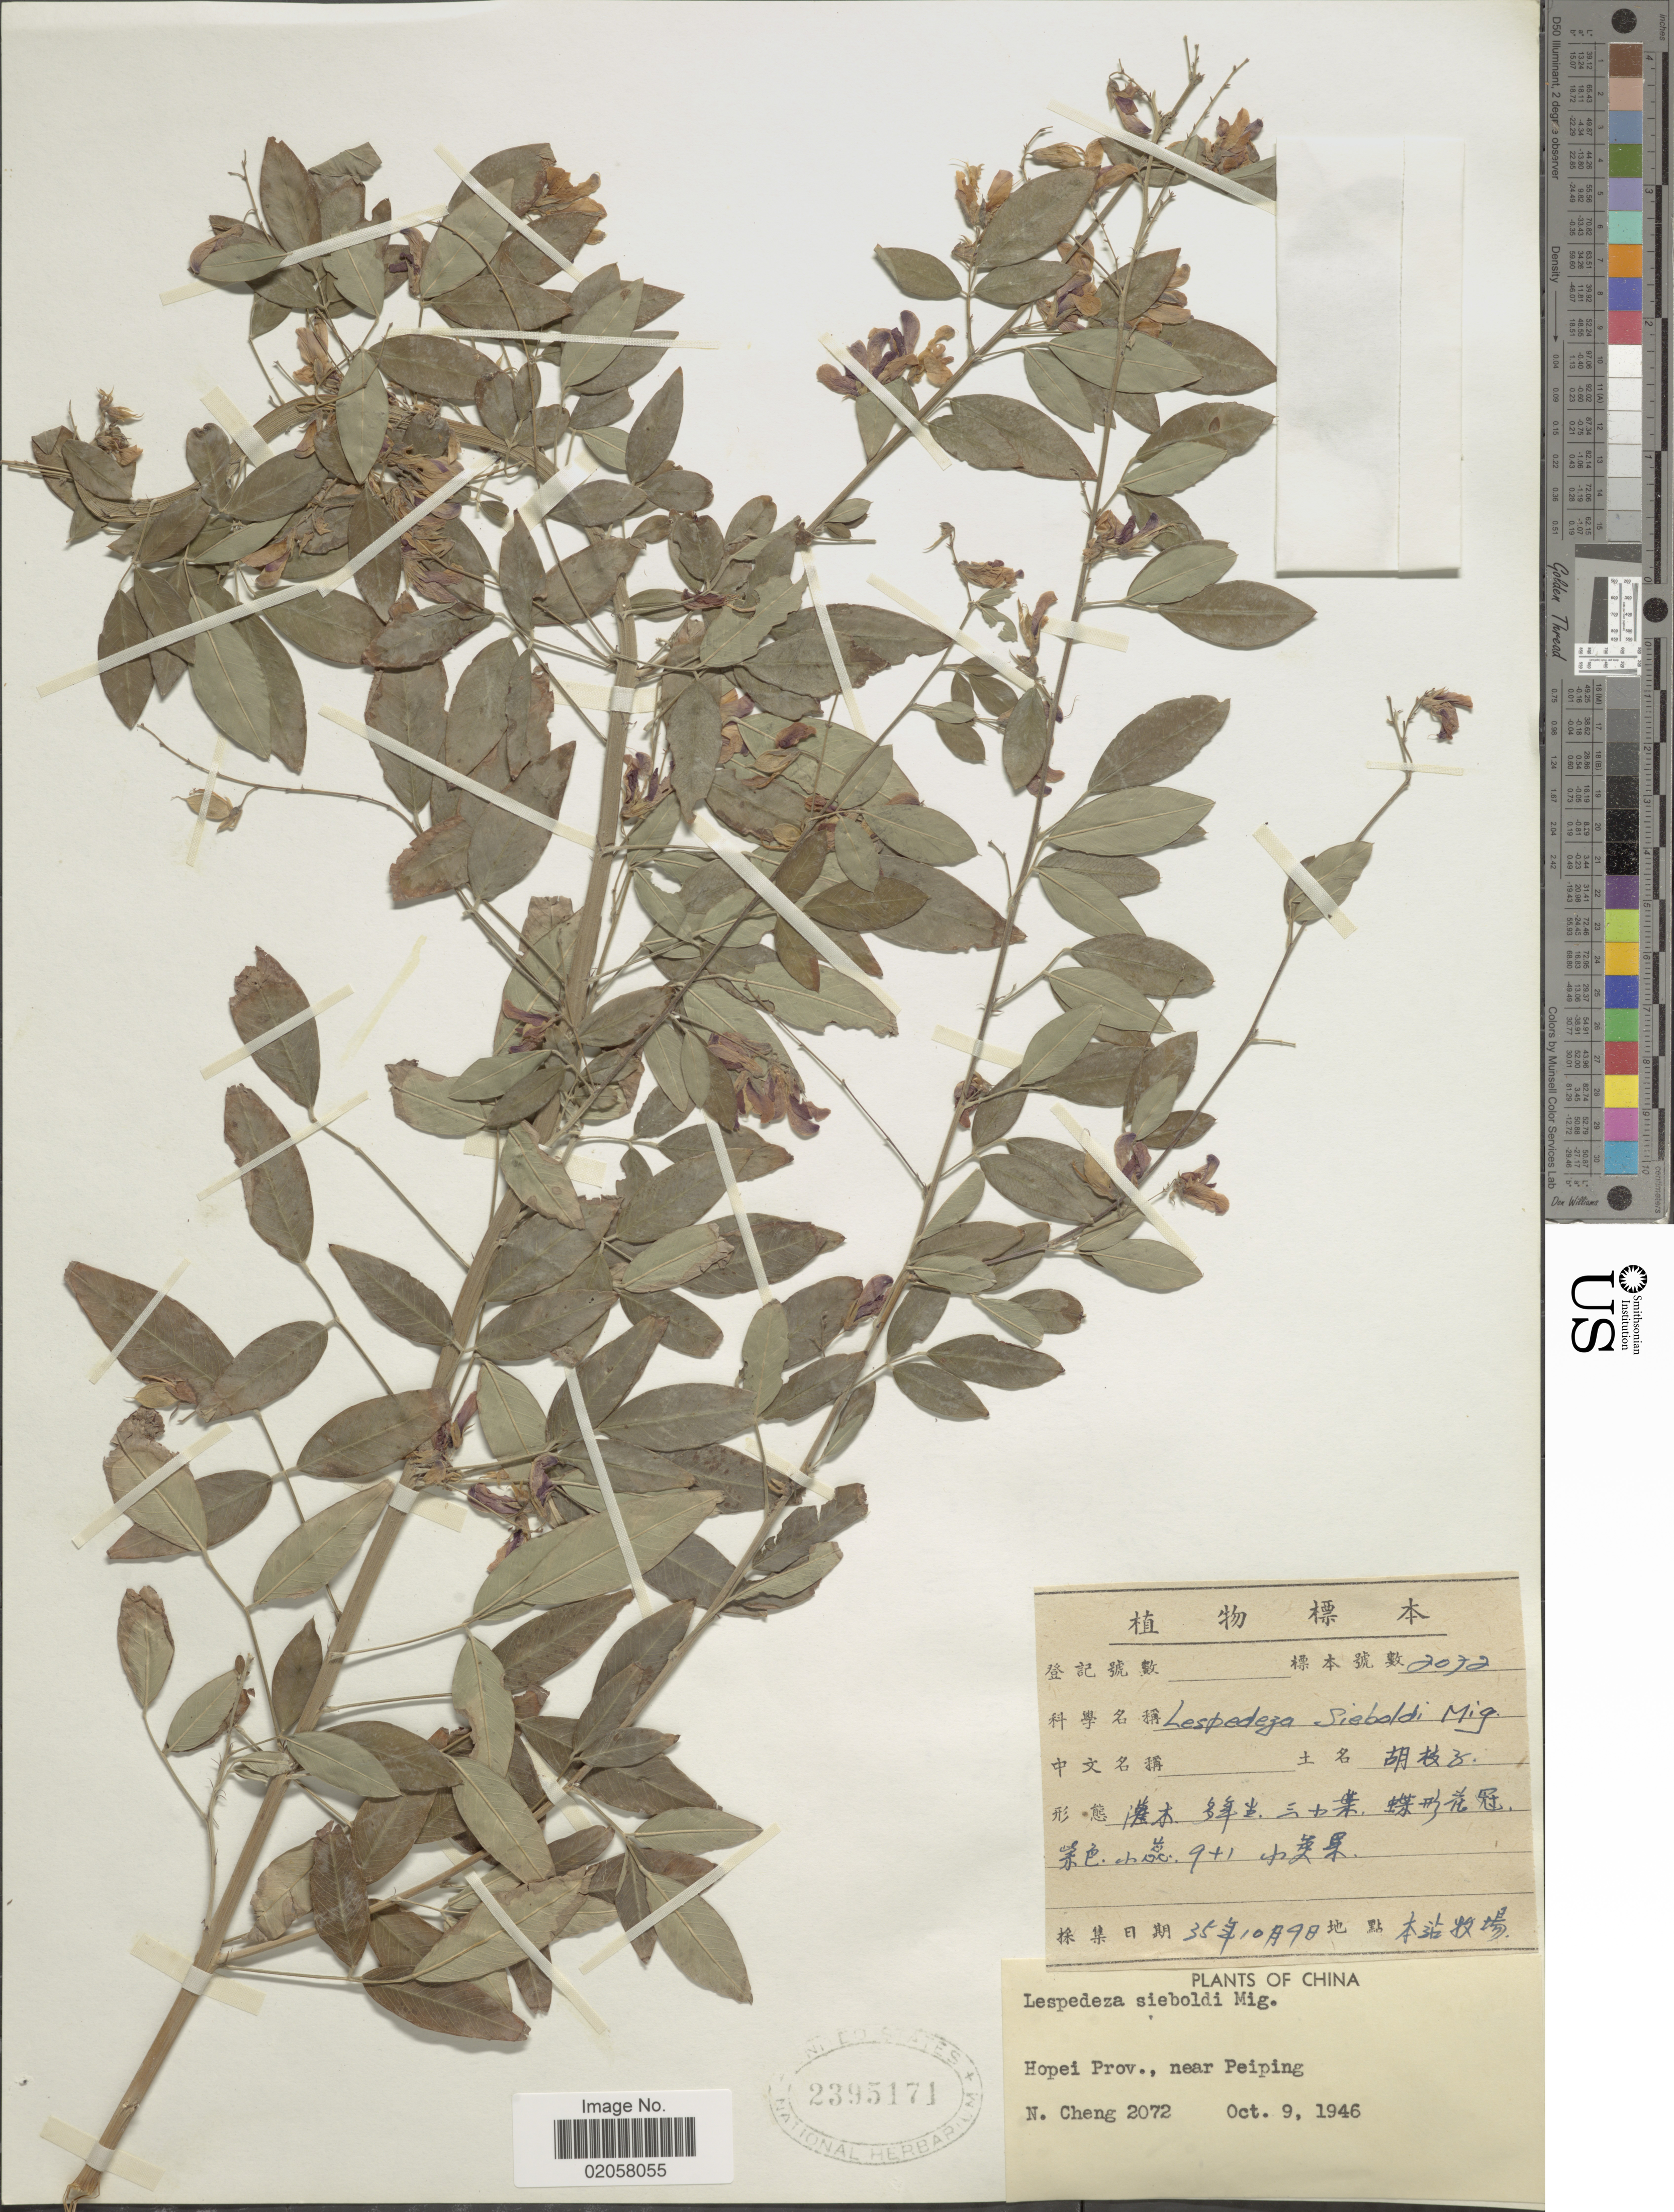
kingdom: Plantae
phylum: Tracheophyta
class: Magnoliopsida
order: Fabales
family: Fabaceae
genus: Lespedeza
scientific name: Lespedeza thunbergii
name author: (DC.) Nakai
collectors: N. Cheng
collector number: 2072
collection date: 1946-10-09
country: China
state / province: Hebei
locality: Hopei Province., near Peiping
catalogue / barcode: US 2395171